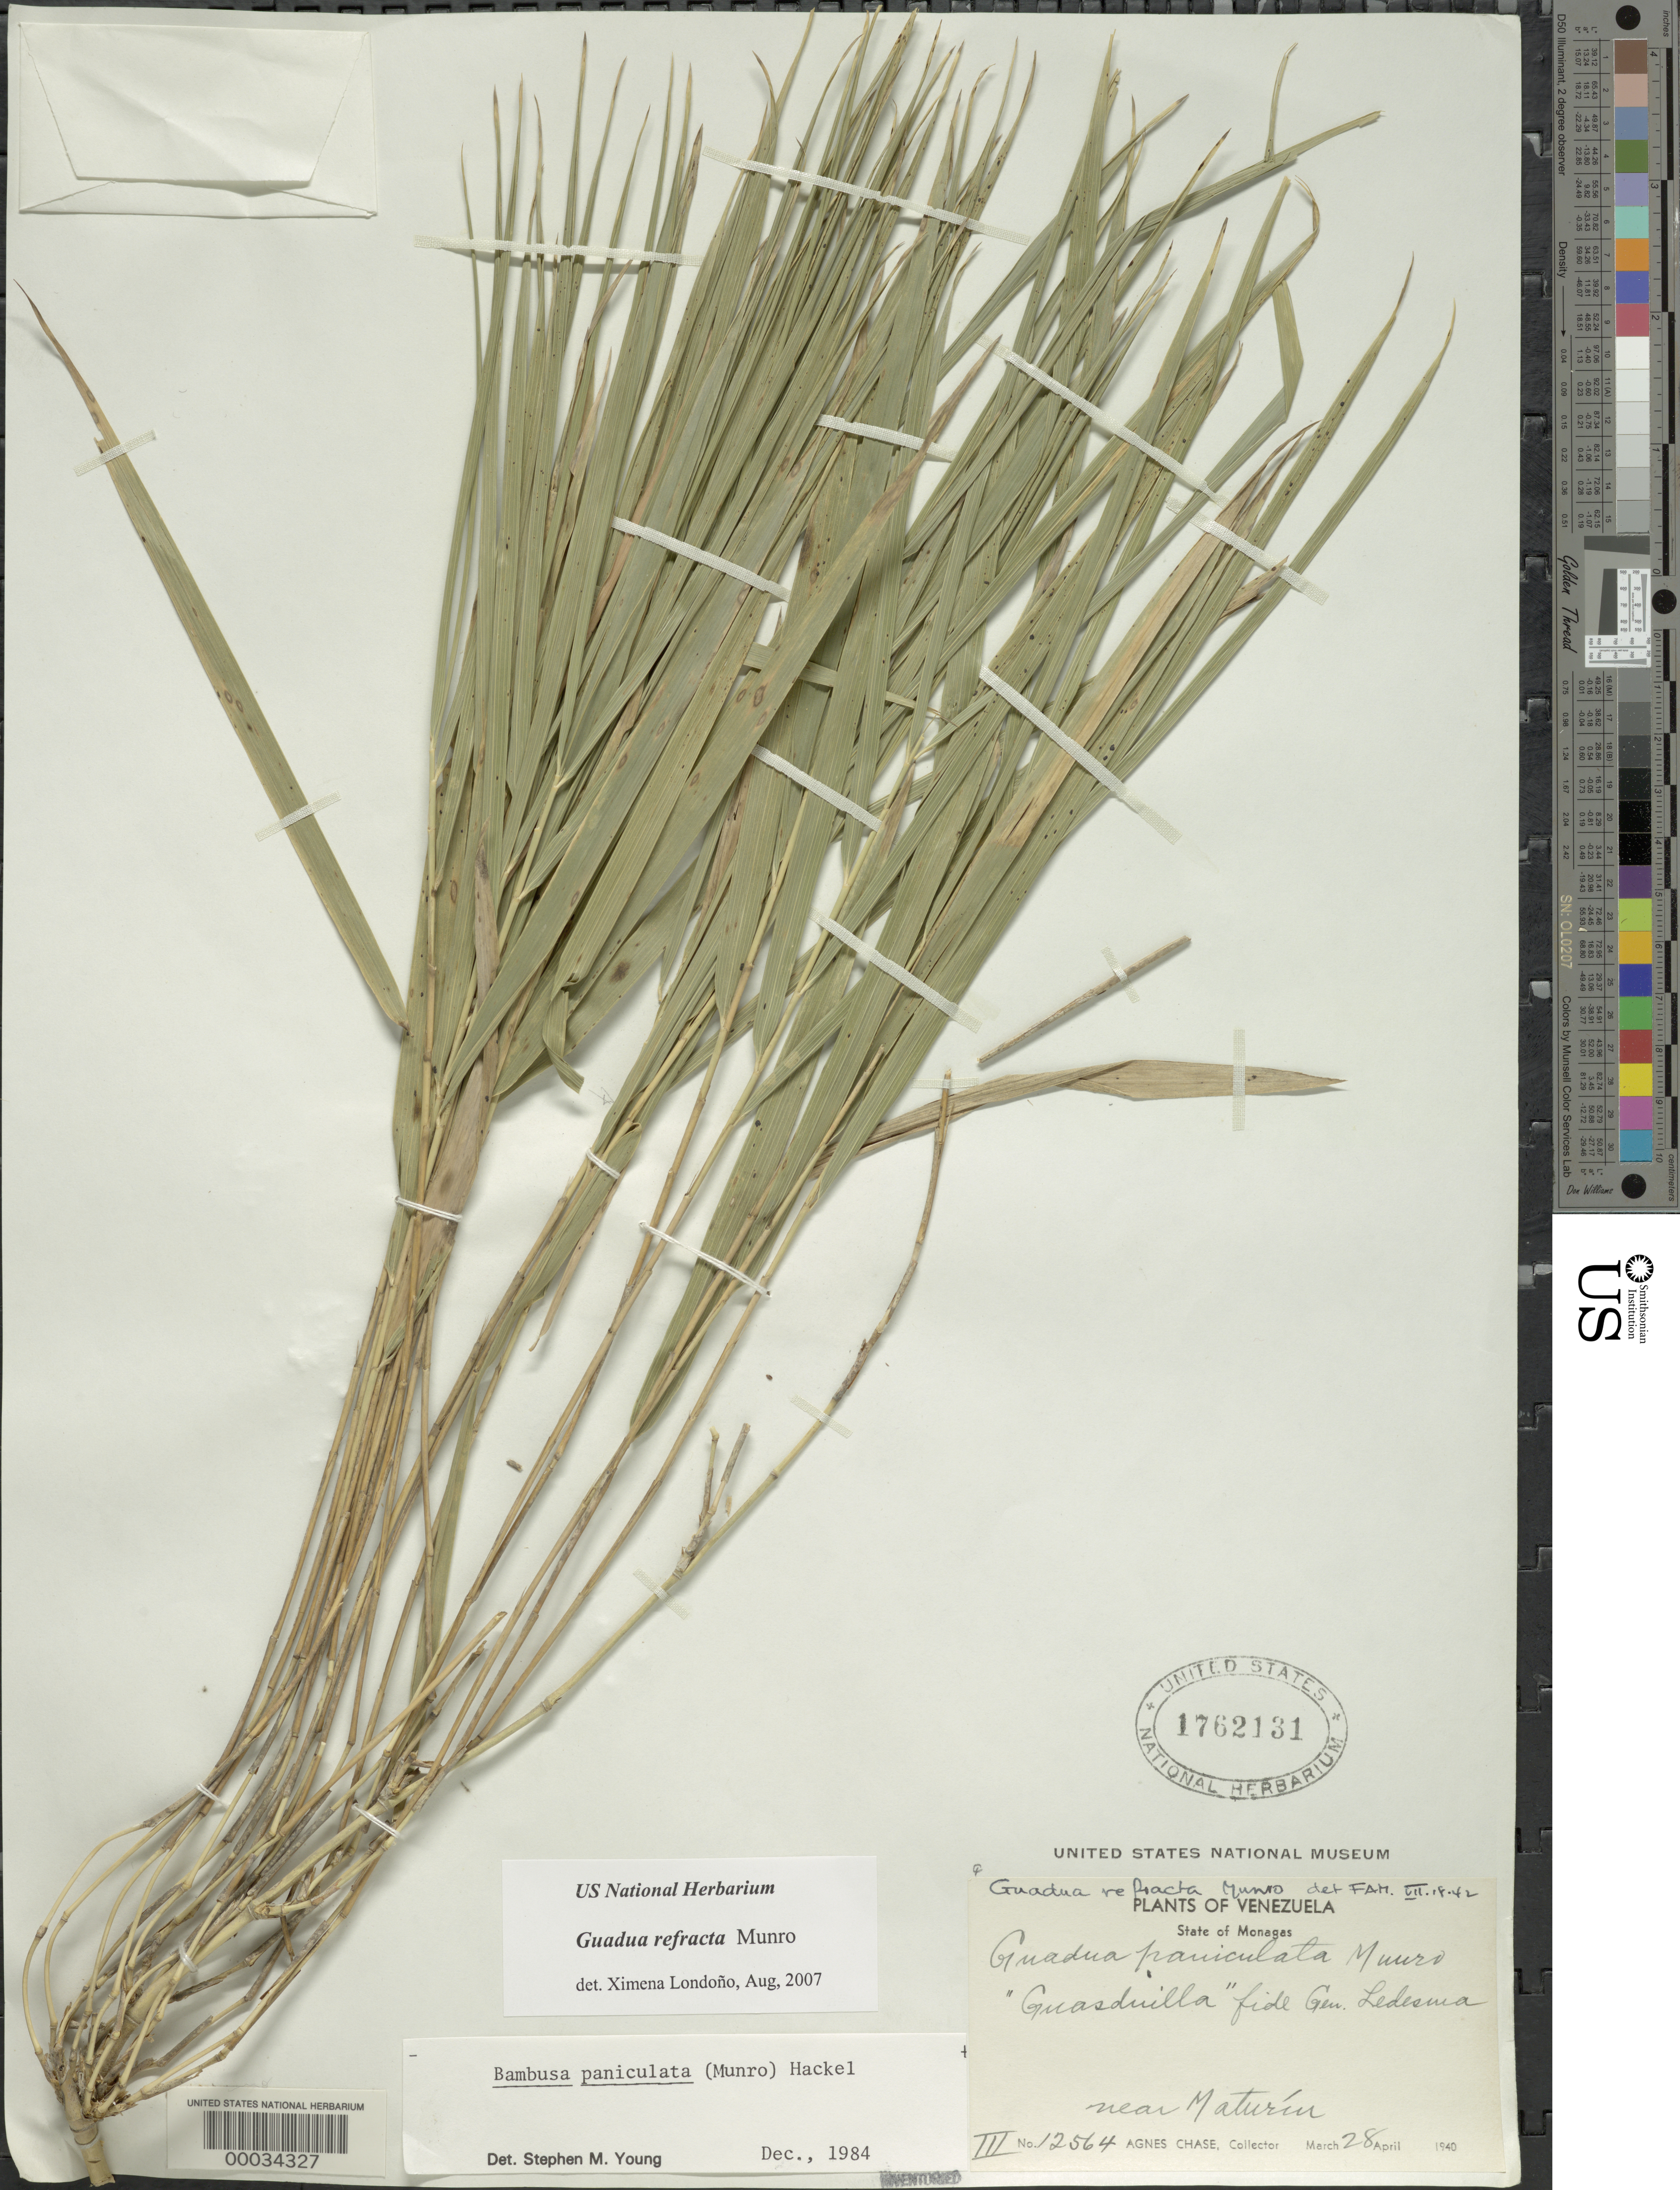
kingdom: Plantae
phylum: Tracheophyta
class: Liliopsida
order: Poales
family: Poaceae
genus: Guadua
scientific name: Guadua venezuelae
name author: Munro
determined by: McMurchie, Elizabeth, (UNITED STATES)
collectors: A. Chase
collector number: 12564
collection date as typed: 25 Mar 1940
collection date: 1940-03-25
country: Venezuela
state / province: Monagas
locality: Campo gauadera, la pica, maturin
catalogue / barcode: US 1762131